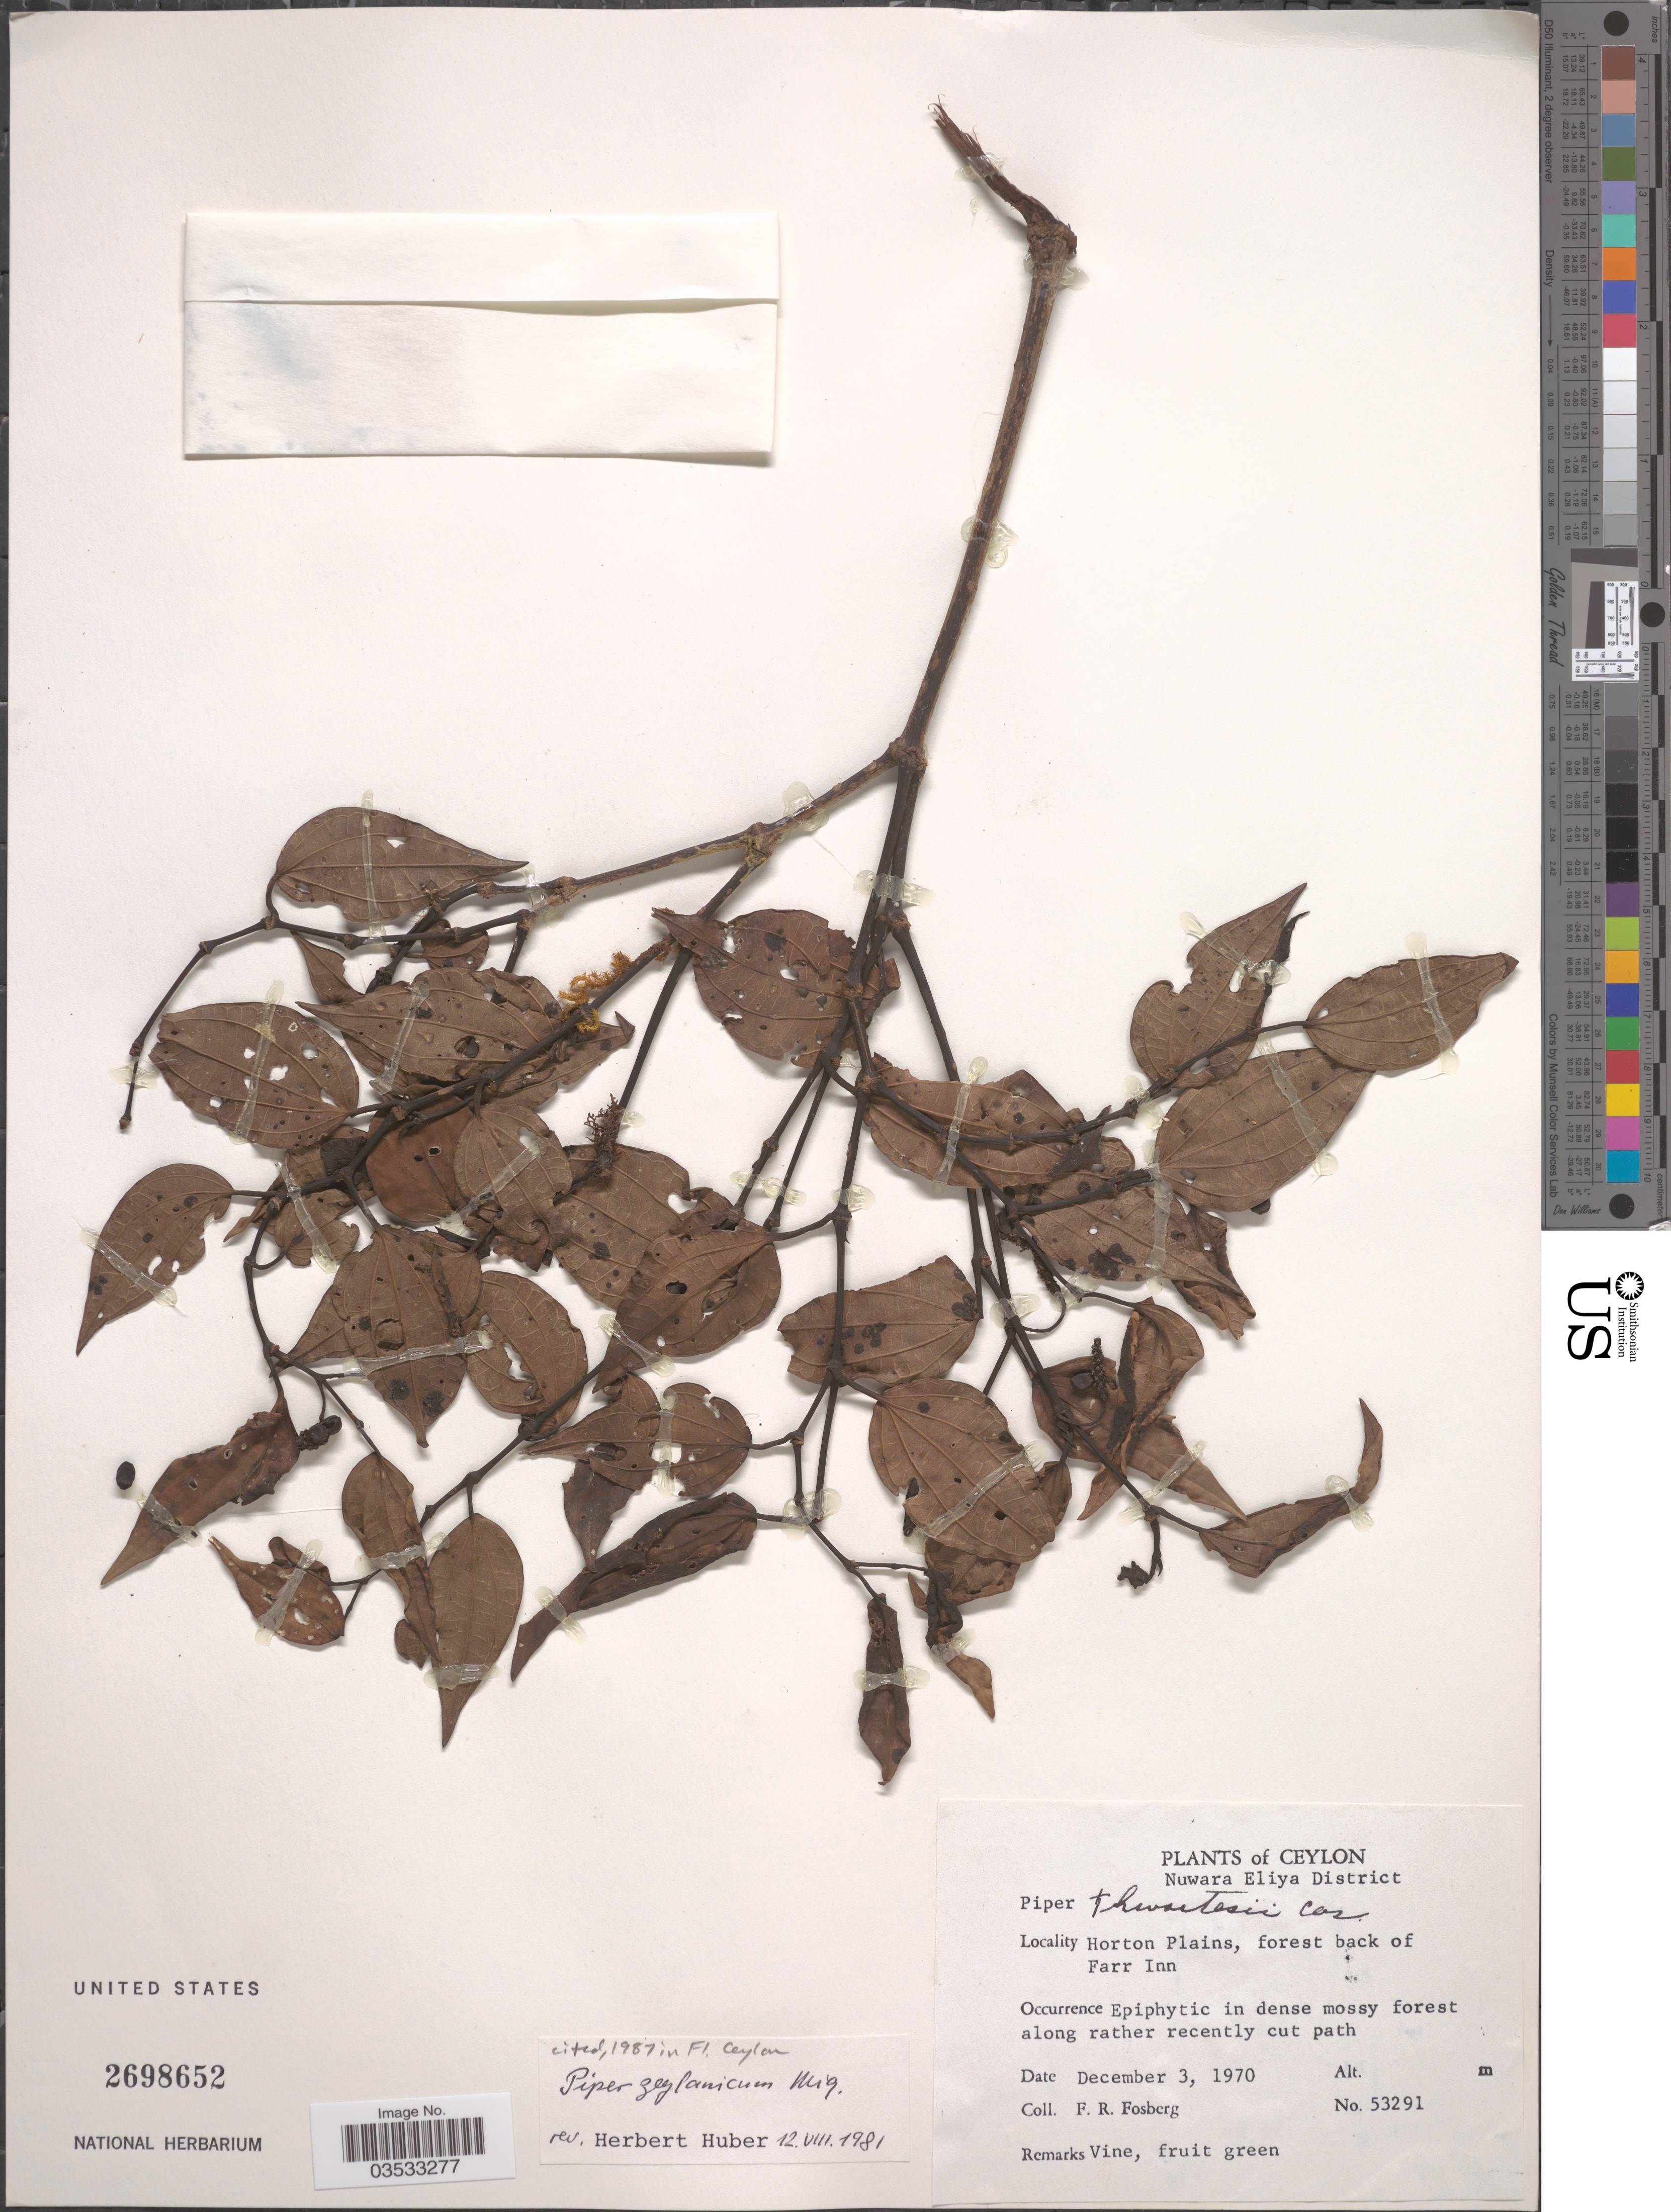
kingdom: Plantae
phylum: Tracheophyta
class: Magnoliopsida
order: Piperales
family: Piperaceae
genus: Piper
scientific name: Piper zeylanicum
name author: Miq.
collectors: F. R. Fosberg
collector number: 53291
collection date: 1970-12-03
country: Sri Lanka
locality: Ceylon. Nuwara Eliya District. Horton Plains, forest back of Farr Inn.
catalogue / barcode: US 2698652